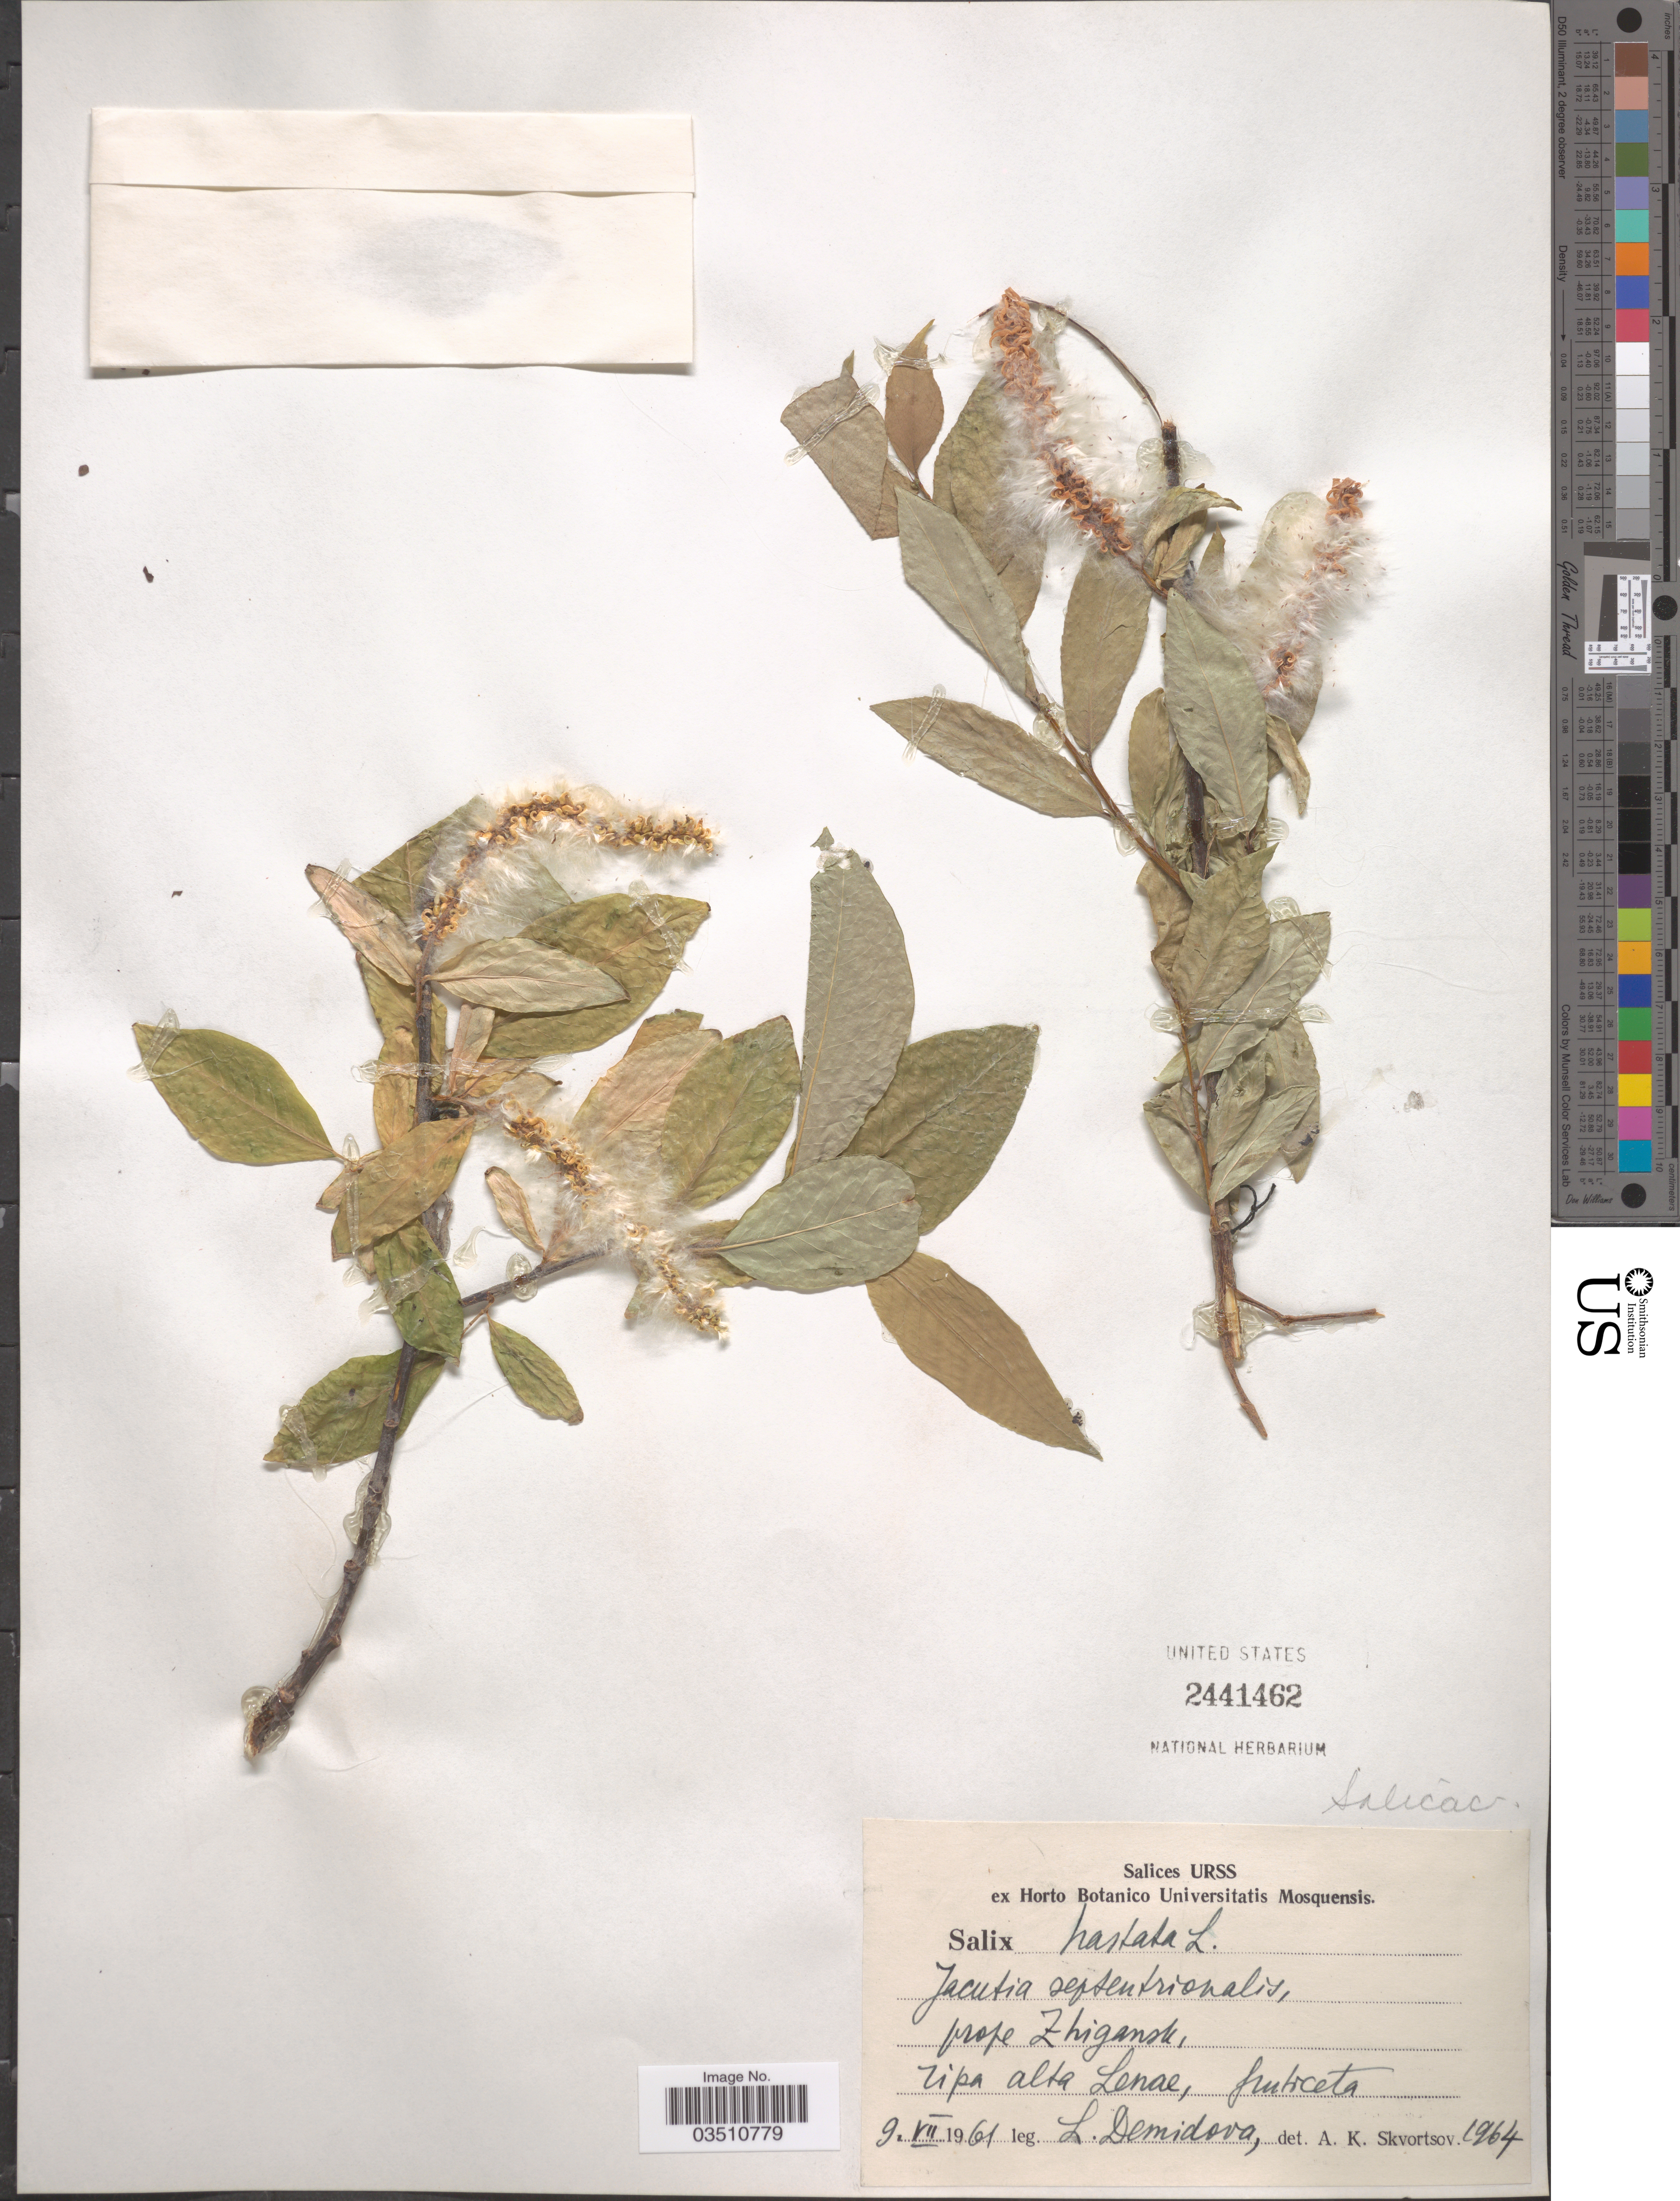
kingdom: Plantae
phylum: Tracheophyta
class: Magnoliopsida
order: Malpighiales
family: Salicaceae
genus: Salix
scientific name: Salix hastata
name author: L.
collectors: L. Demidova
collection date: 1961-07-09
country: Russian Federation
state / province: Sakha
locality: Jacutia septentrionalis, prope Zhigansk, ripa alta Lenae.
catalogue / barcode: US 2441462